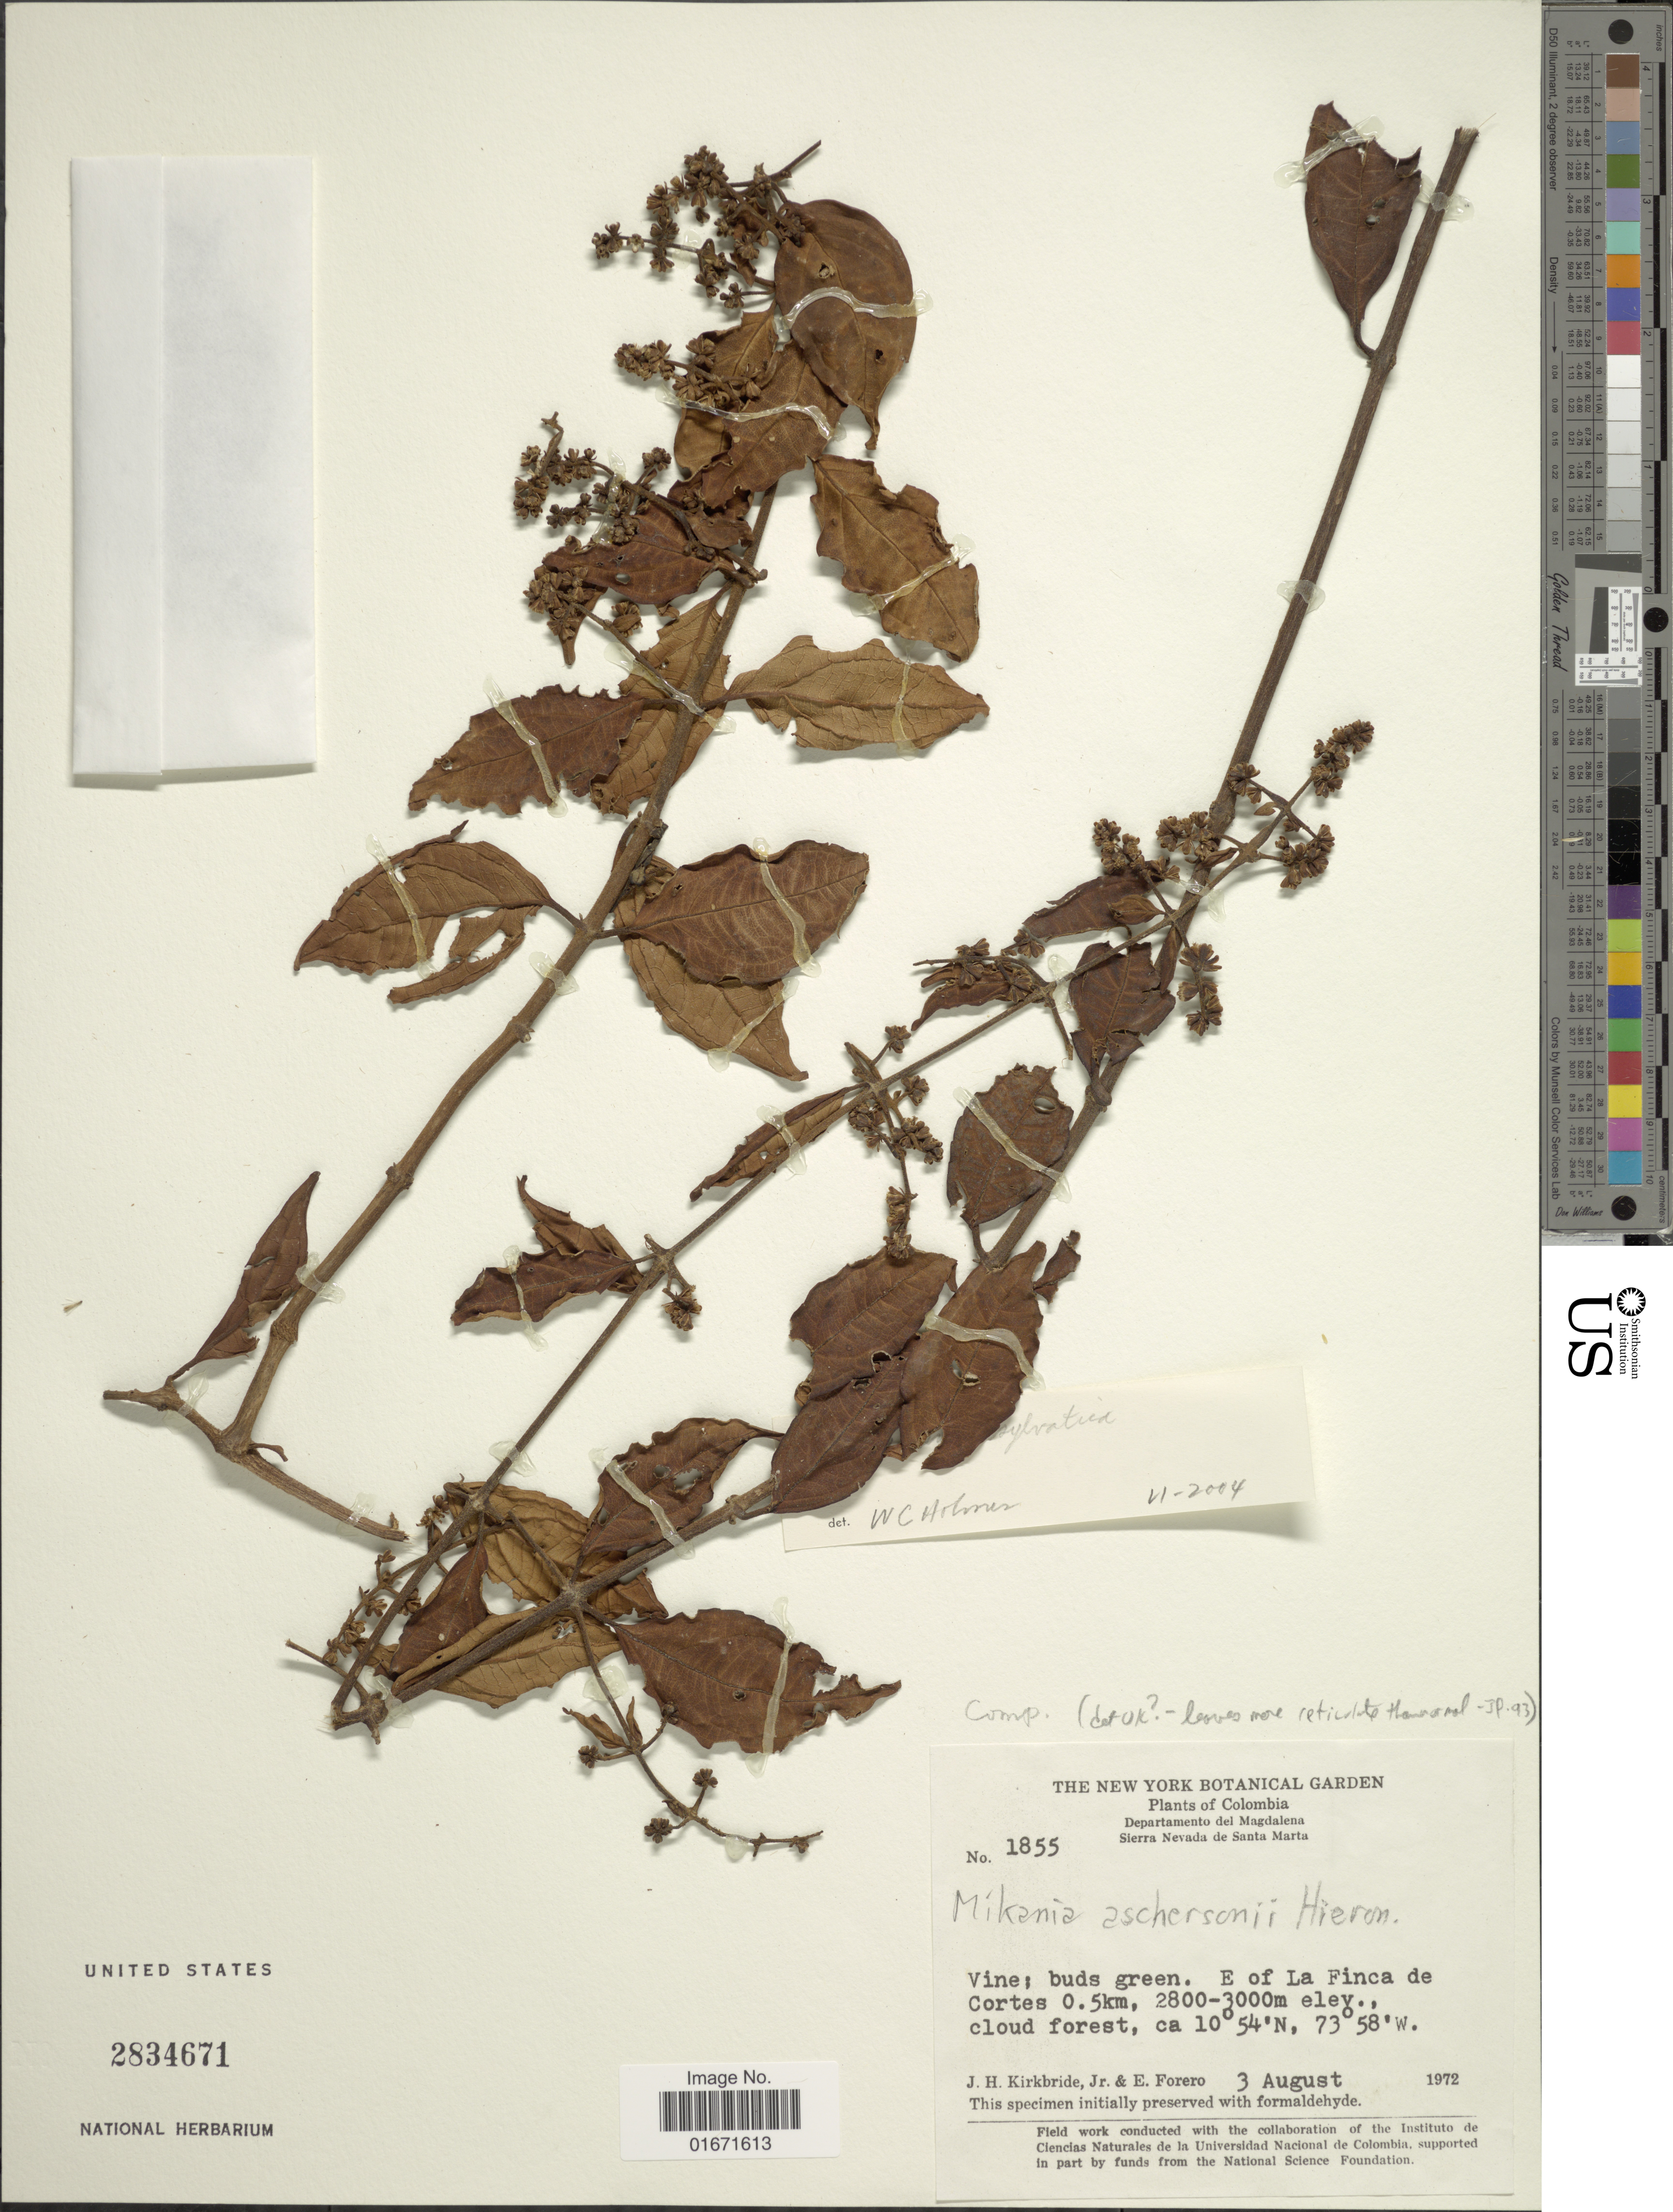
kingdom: Plantae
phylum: Tracheophyta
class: Magnoliopsida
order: Asterales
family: Asteraceae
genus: Mikania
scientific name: Mikania sp.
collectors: J. H. Kirkbride & E. Forero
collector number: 1855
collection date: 1972-08-03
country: Colombia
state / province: Magdalena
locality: Departamento del Magdalena. Sierra Nevada de Santa Marta. E of La Finca de Cortes 0.5km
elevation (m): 2800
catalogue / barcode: US 2834671